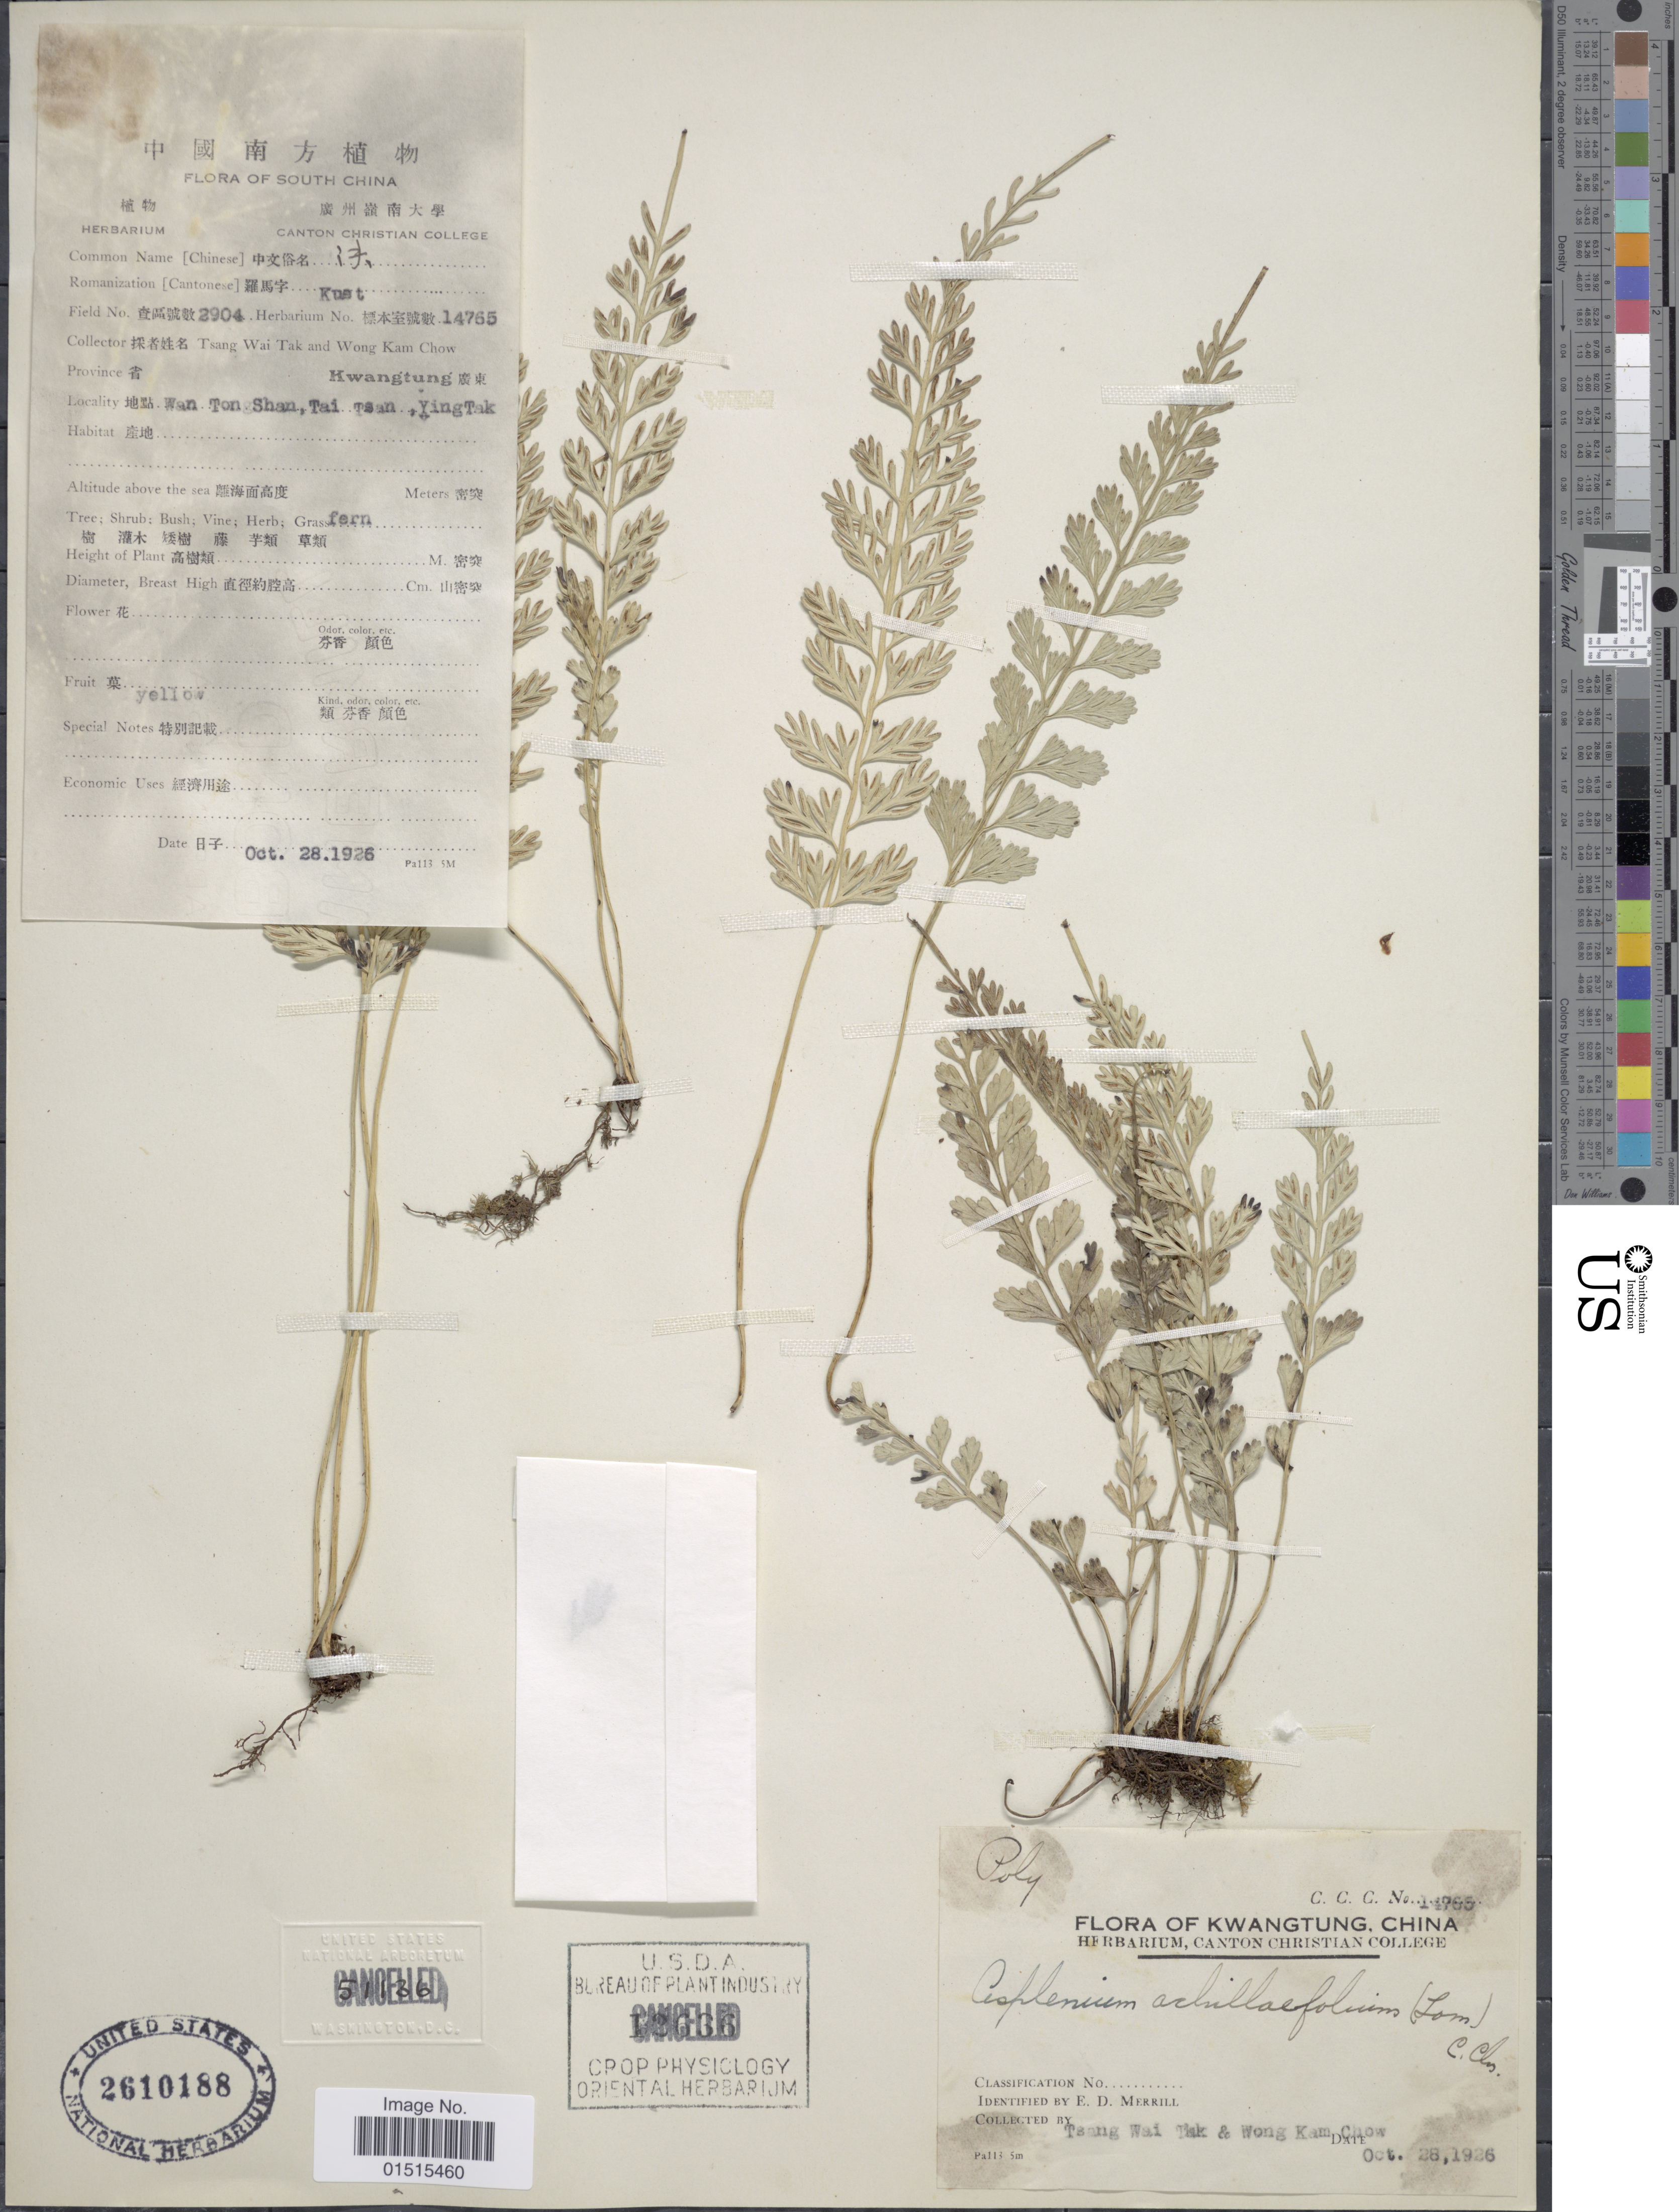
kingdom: Plantae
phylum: Tracheophyta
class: Polypodiopsida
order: Polypodiales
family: Aspleniaceae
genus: Asplenium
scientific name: Asplenium prolongatum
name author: Hook.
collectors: W. T. Tsang & W. Chow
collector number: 2904/14765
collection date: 1926-10-28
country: China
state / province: Guangdong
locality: Kwangtung, Wan Tong Shan, Tai Tsan, Ying Tak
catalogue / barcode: US 2610188